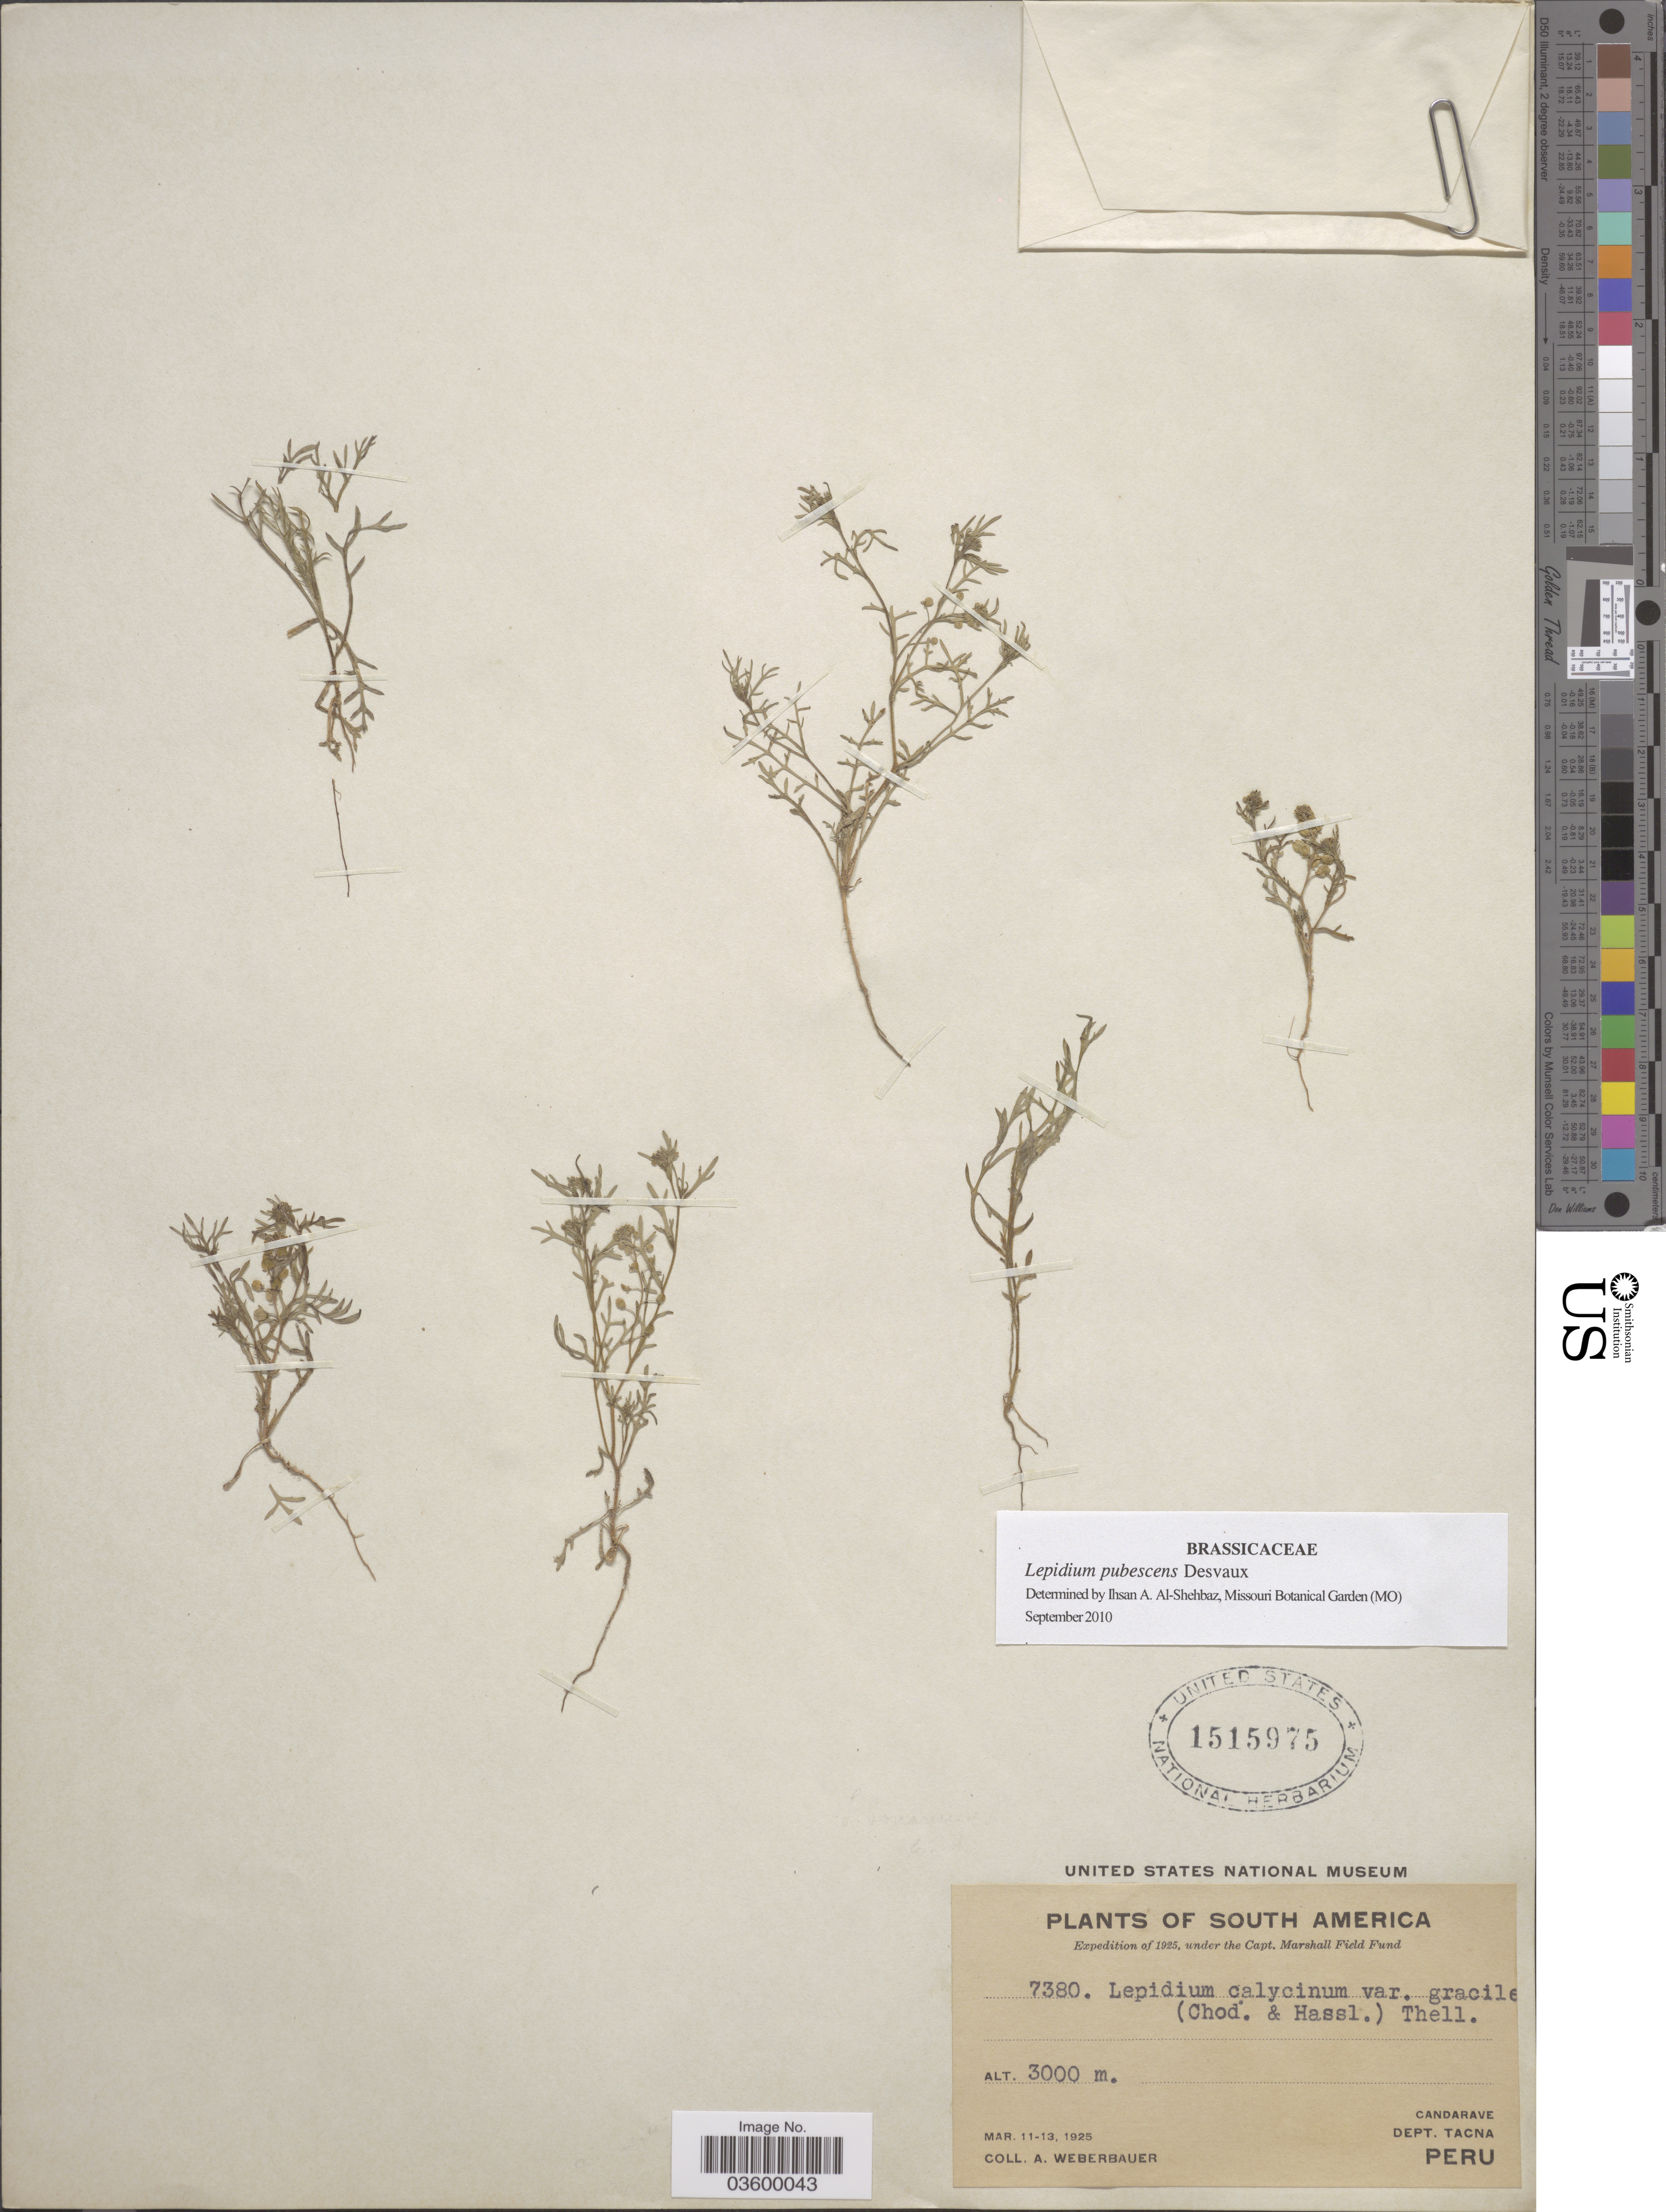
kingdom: Plantae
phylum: Tracheophyta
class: Magnoliopsida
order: Brassicales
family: Brassicaceae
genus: Lepidium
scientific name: Lepidium pubescens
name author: Desv.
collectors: A. Weberbauer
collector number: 7380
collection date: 1925-03-11/1925-03-13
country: Peru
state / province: Tacna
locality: Candarave. Dept. Tacna.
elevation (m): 3000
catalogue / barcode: US 1515975